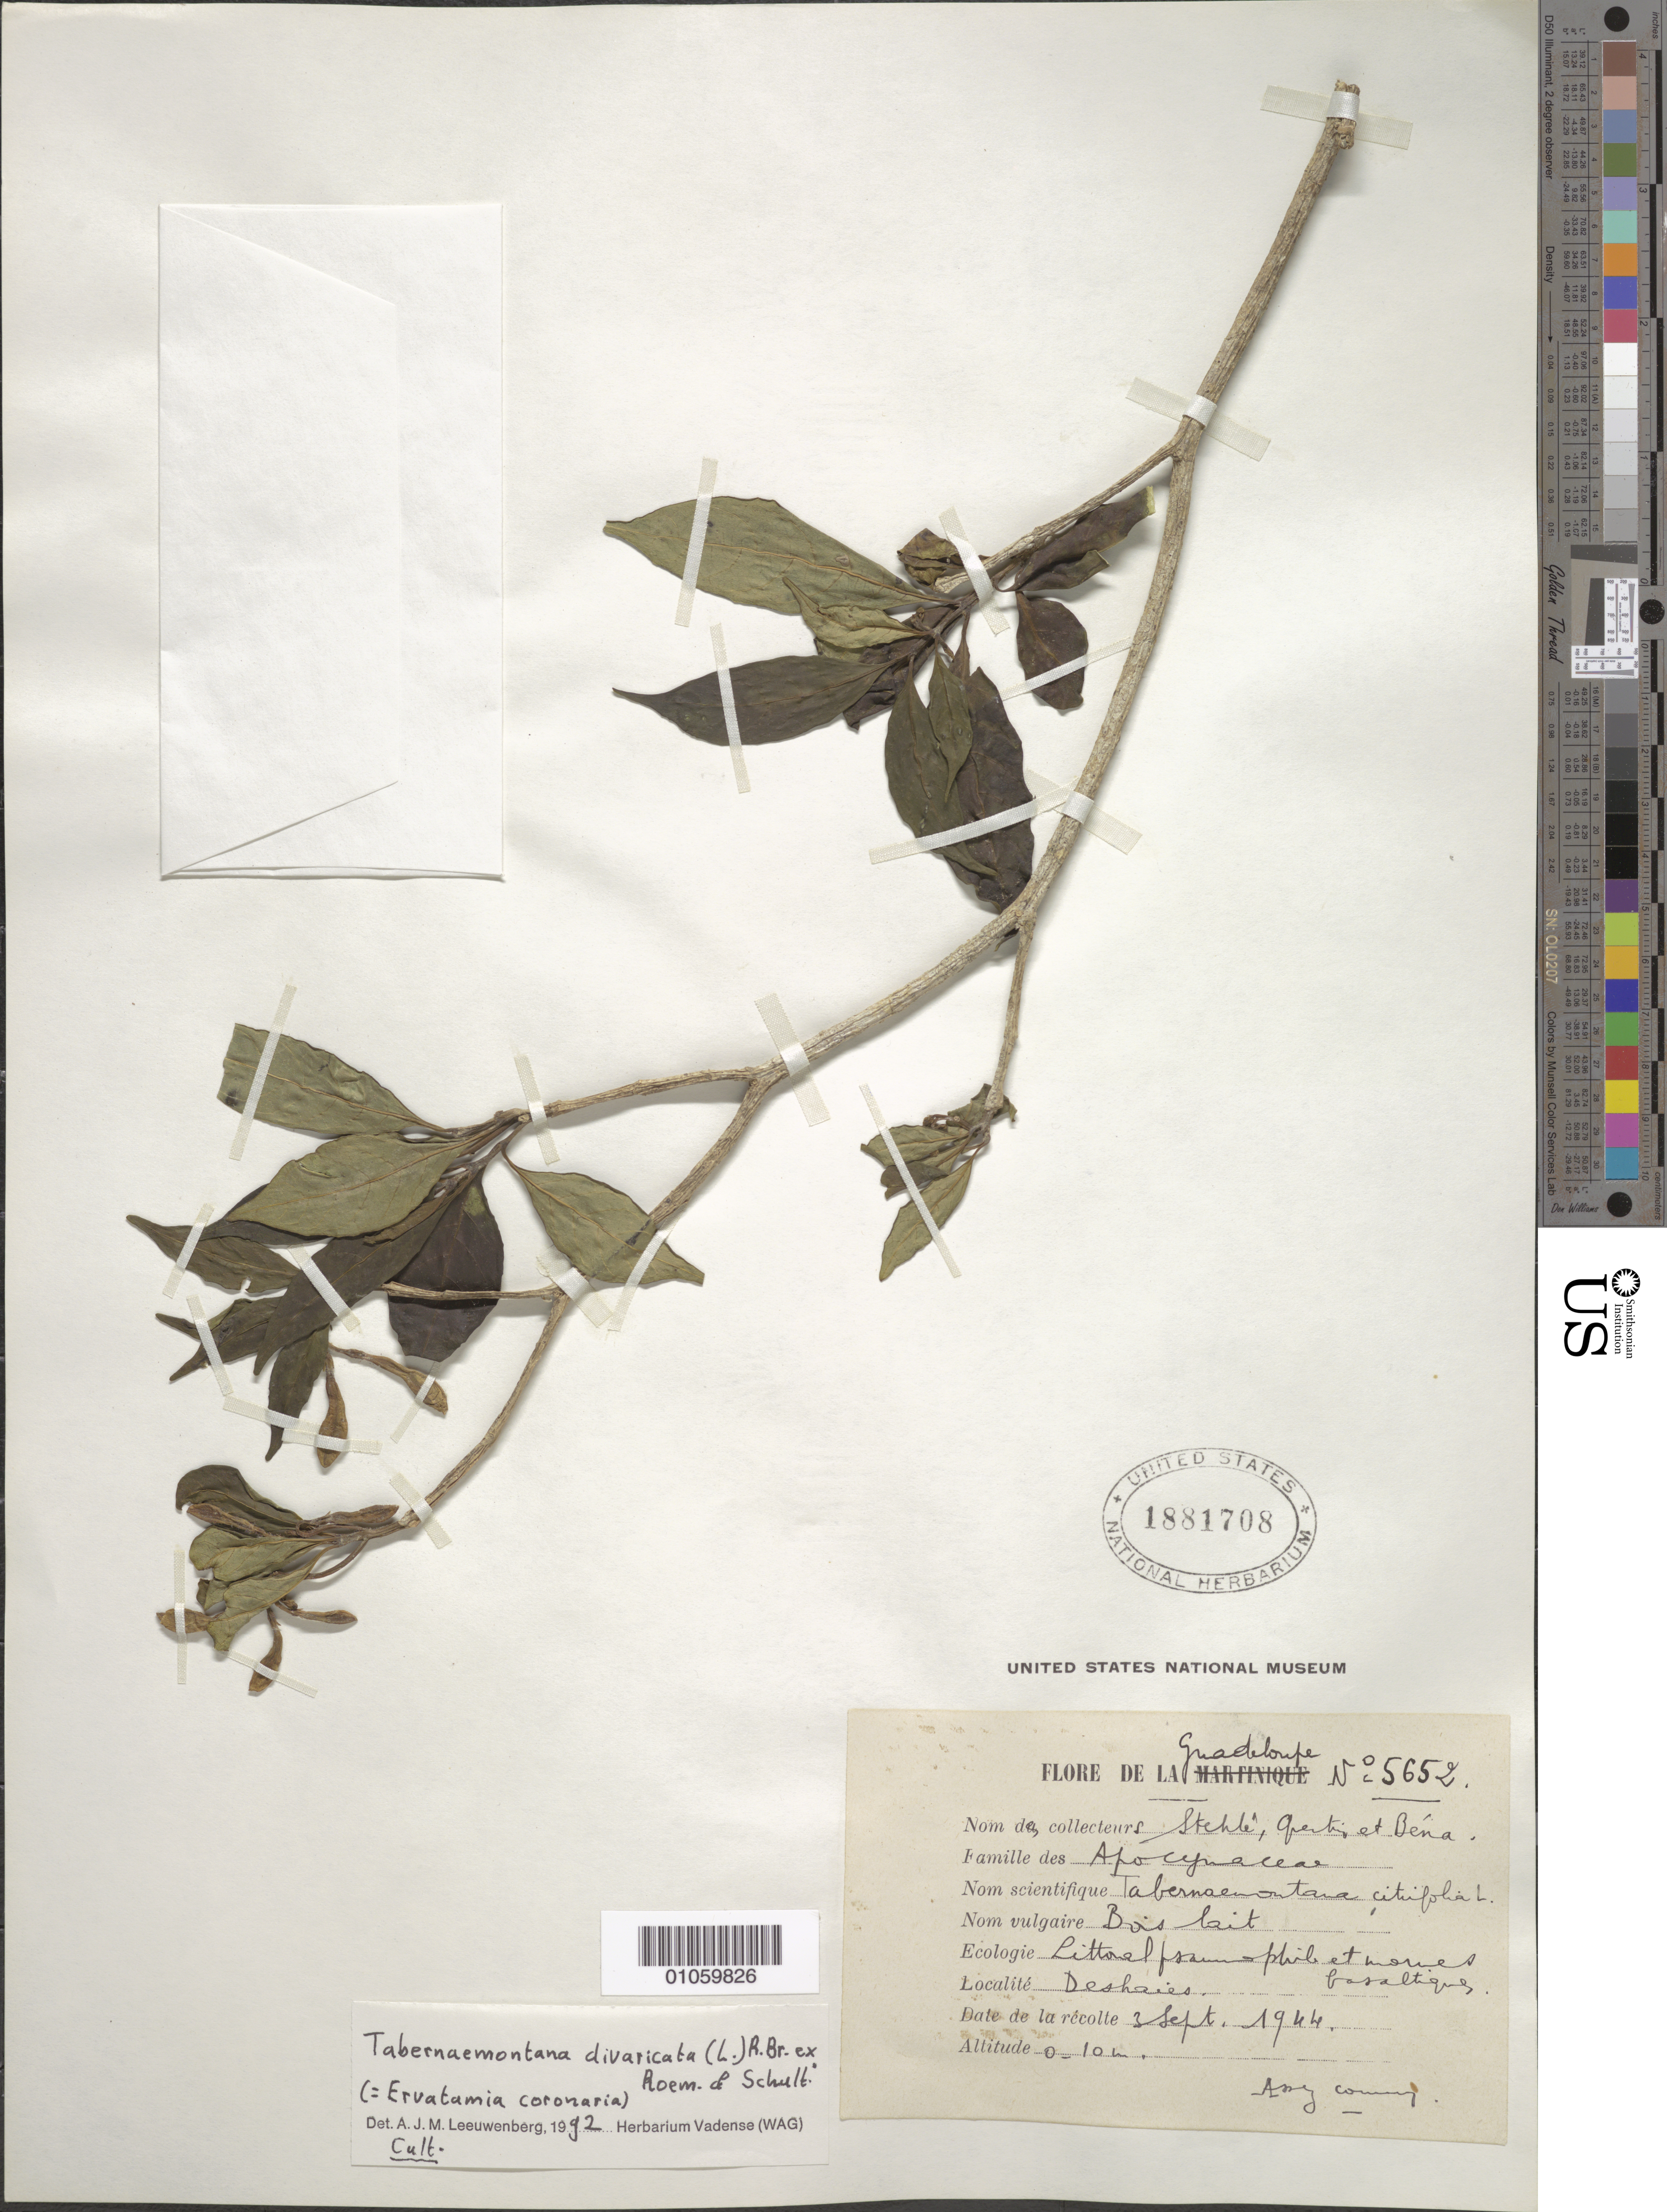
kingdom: Plantae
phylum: Tracheophyta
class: Magnoliopsida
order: Gentianales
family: Apocynaceae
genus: Tabernaemontana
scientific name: Tabernaemontana divaricata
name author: (L.) R. Br. ex Roem. & Schult.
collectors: H. Stehlé, R. Quentin & R. Béna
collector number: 5652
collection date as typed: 03 Sep 1944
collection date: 1944-09-03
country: Guadeloupe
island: Basse Terre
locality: Deshaies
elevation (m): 0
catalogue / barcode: US 1881708